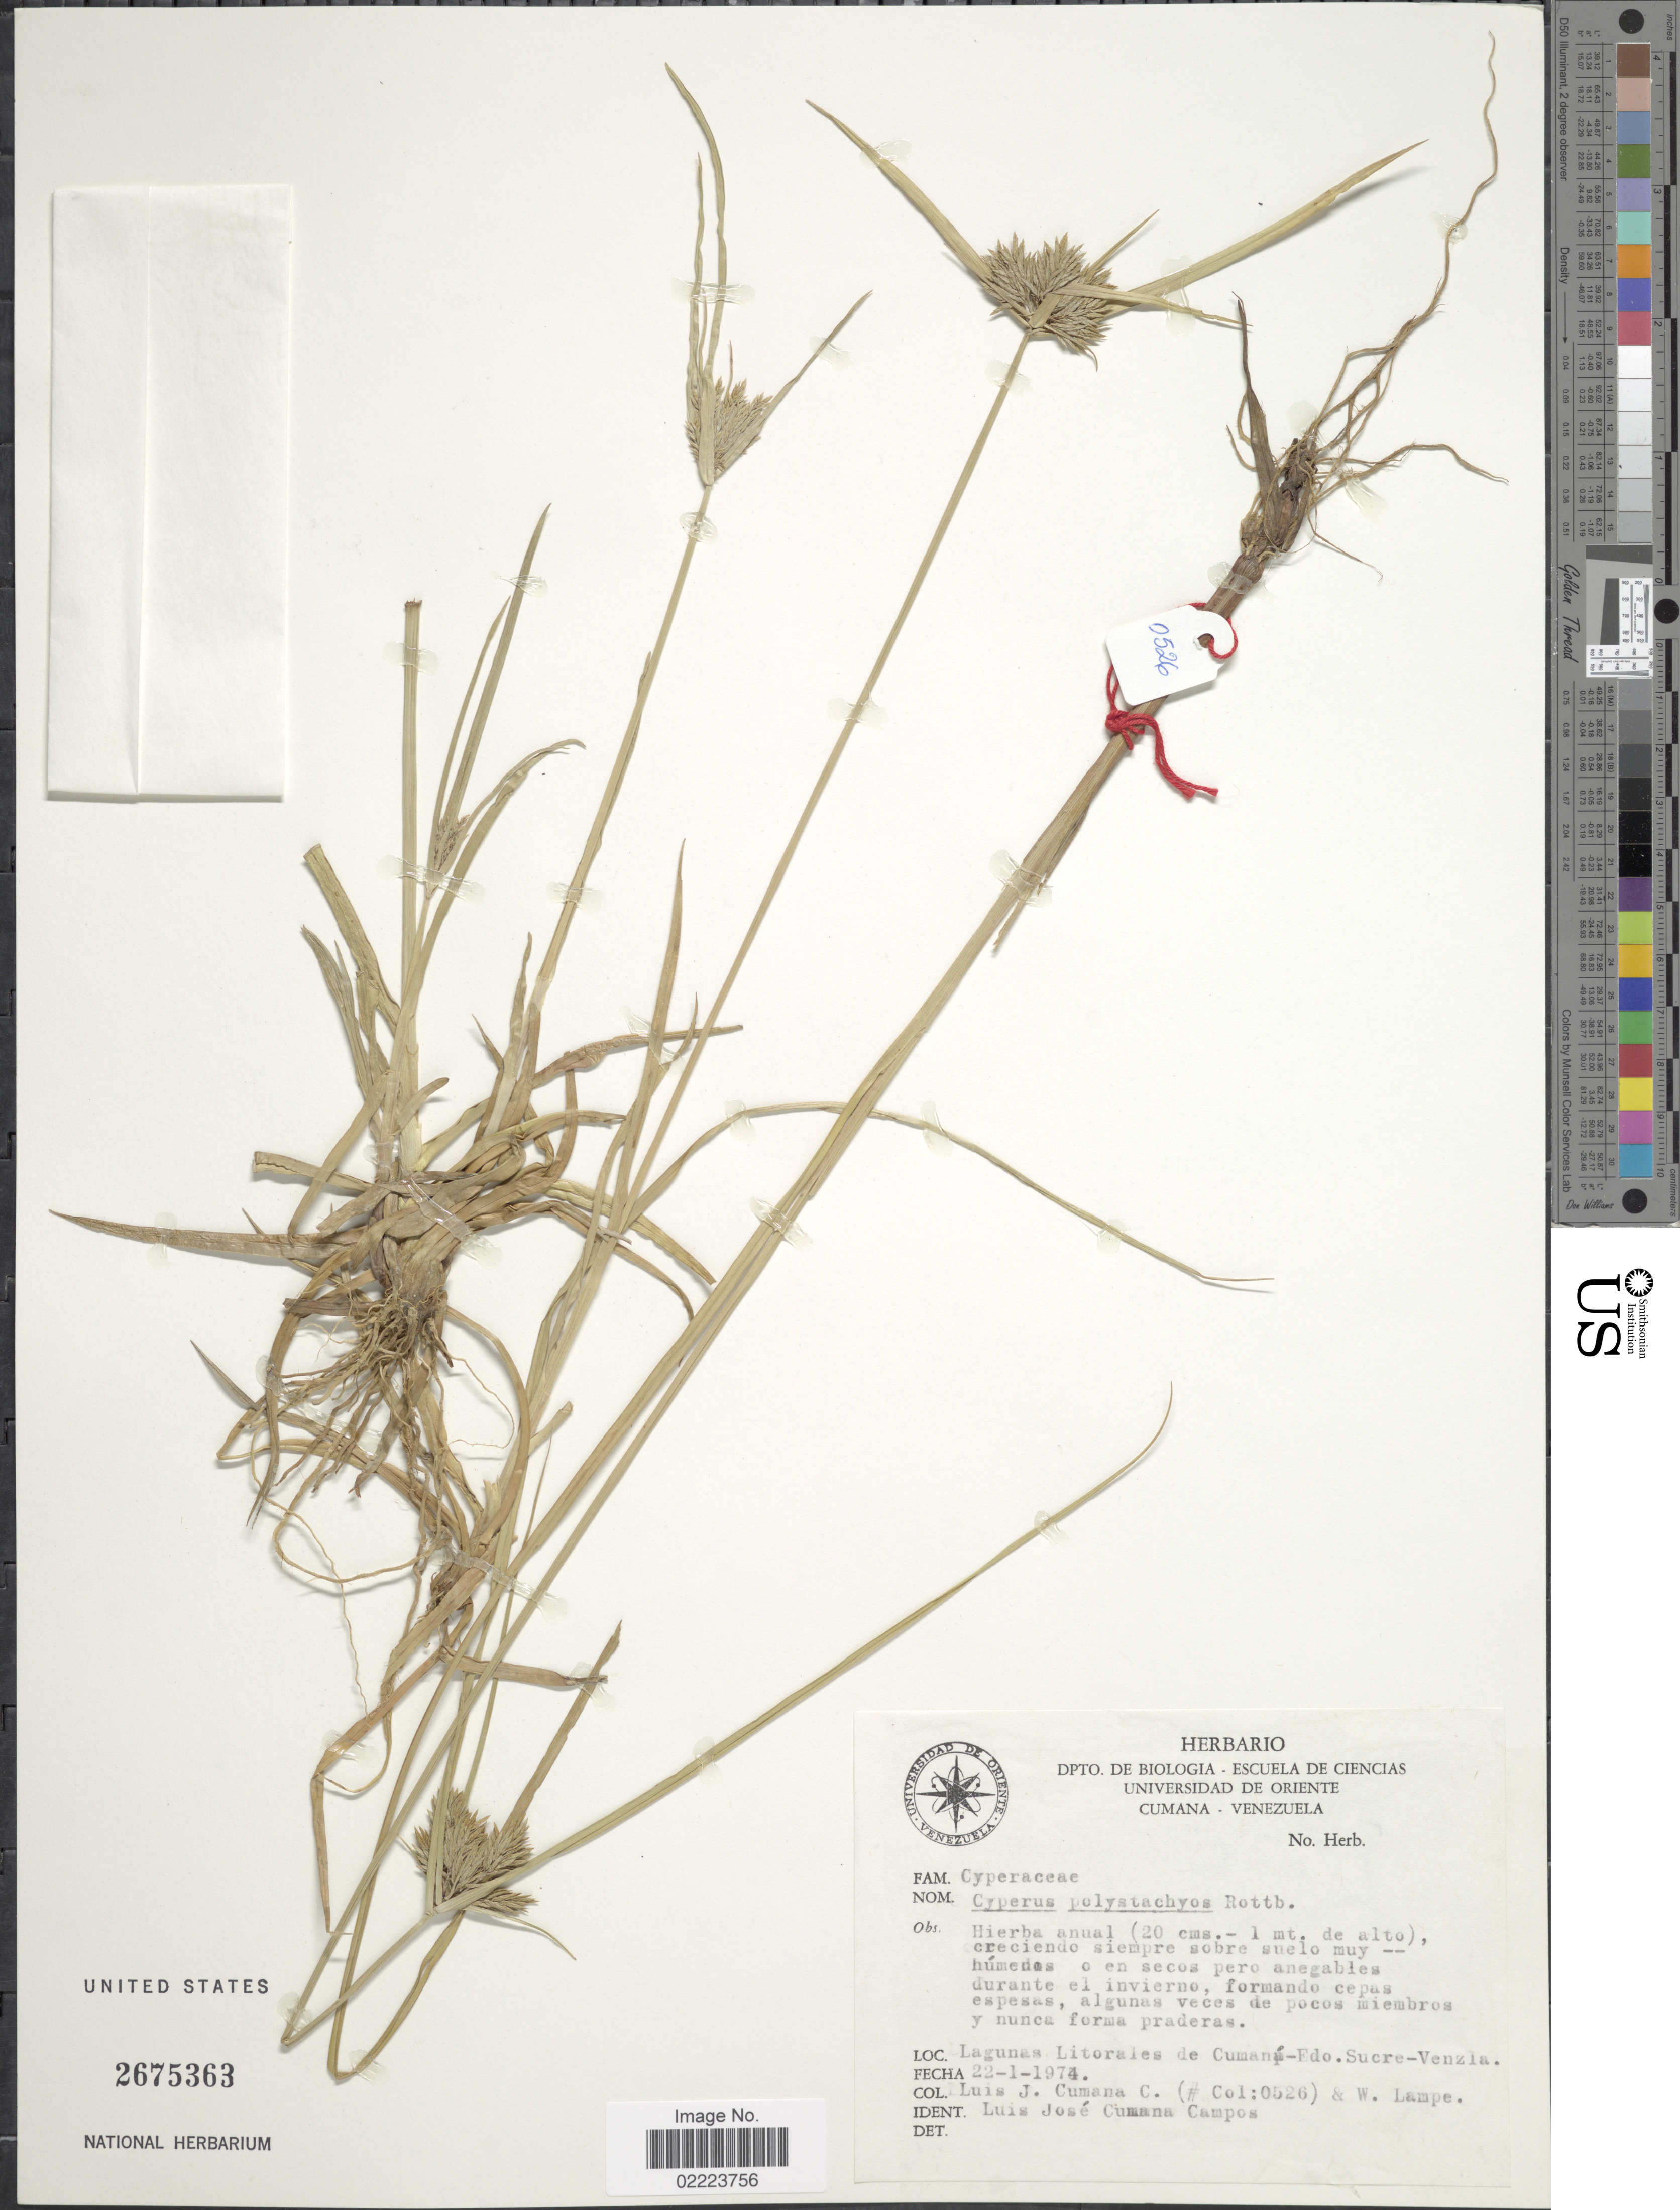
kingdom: Plantae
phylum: Tracheophyta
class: Liliopsida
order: Poales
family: Cyperaceae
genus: Cyperus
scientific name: Cyperus polystachyos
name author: Rottb.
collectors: L. J. Cumaná C. & W. Lampe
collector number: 0526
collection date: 1974-01-22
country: Venezuela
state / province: Sucre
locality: Lagunas Litorales de Cumana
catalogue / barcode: US 2675363